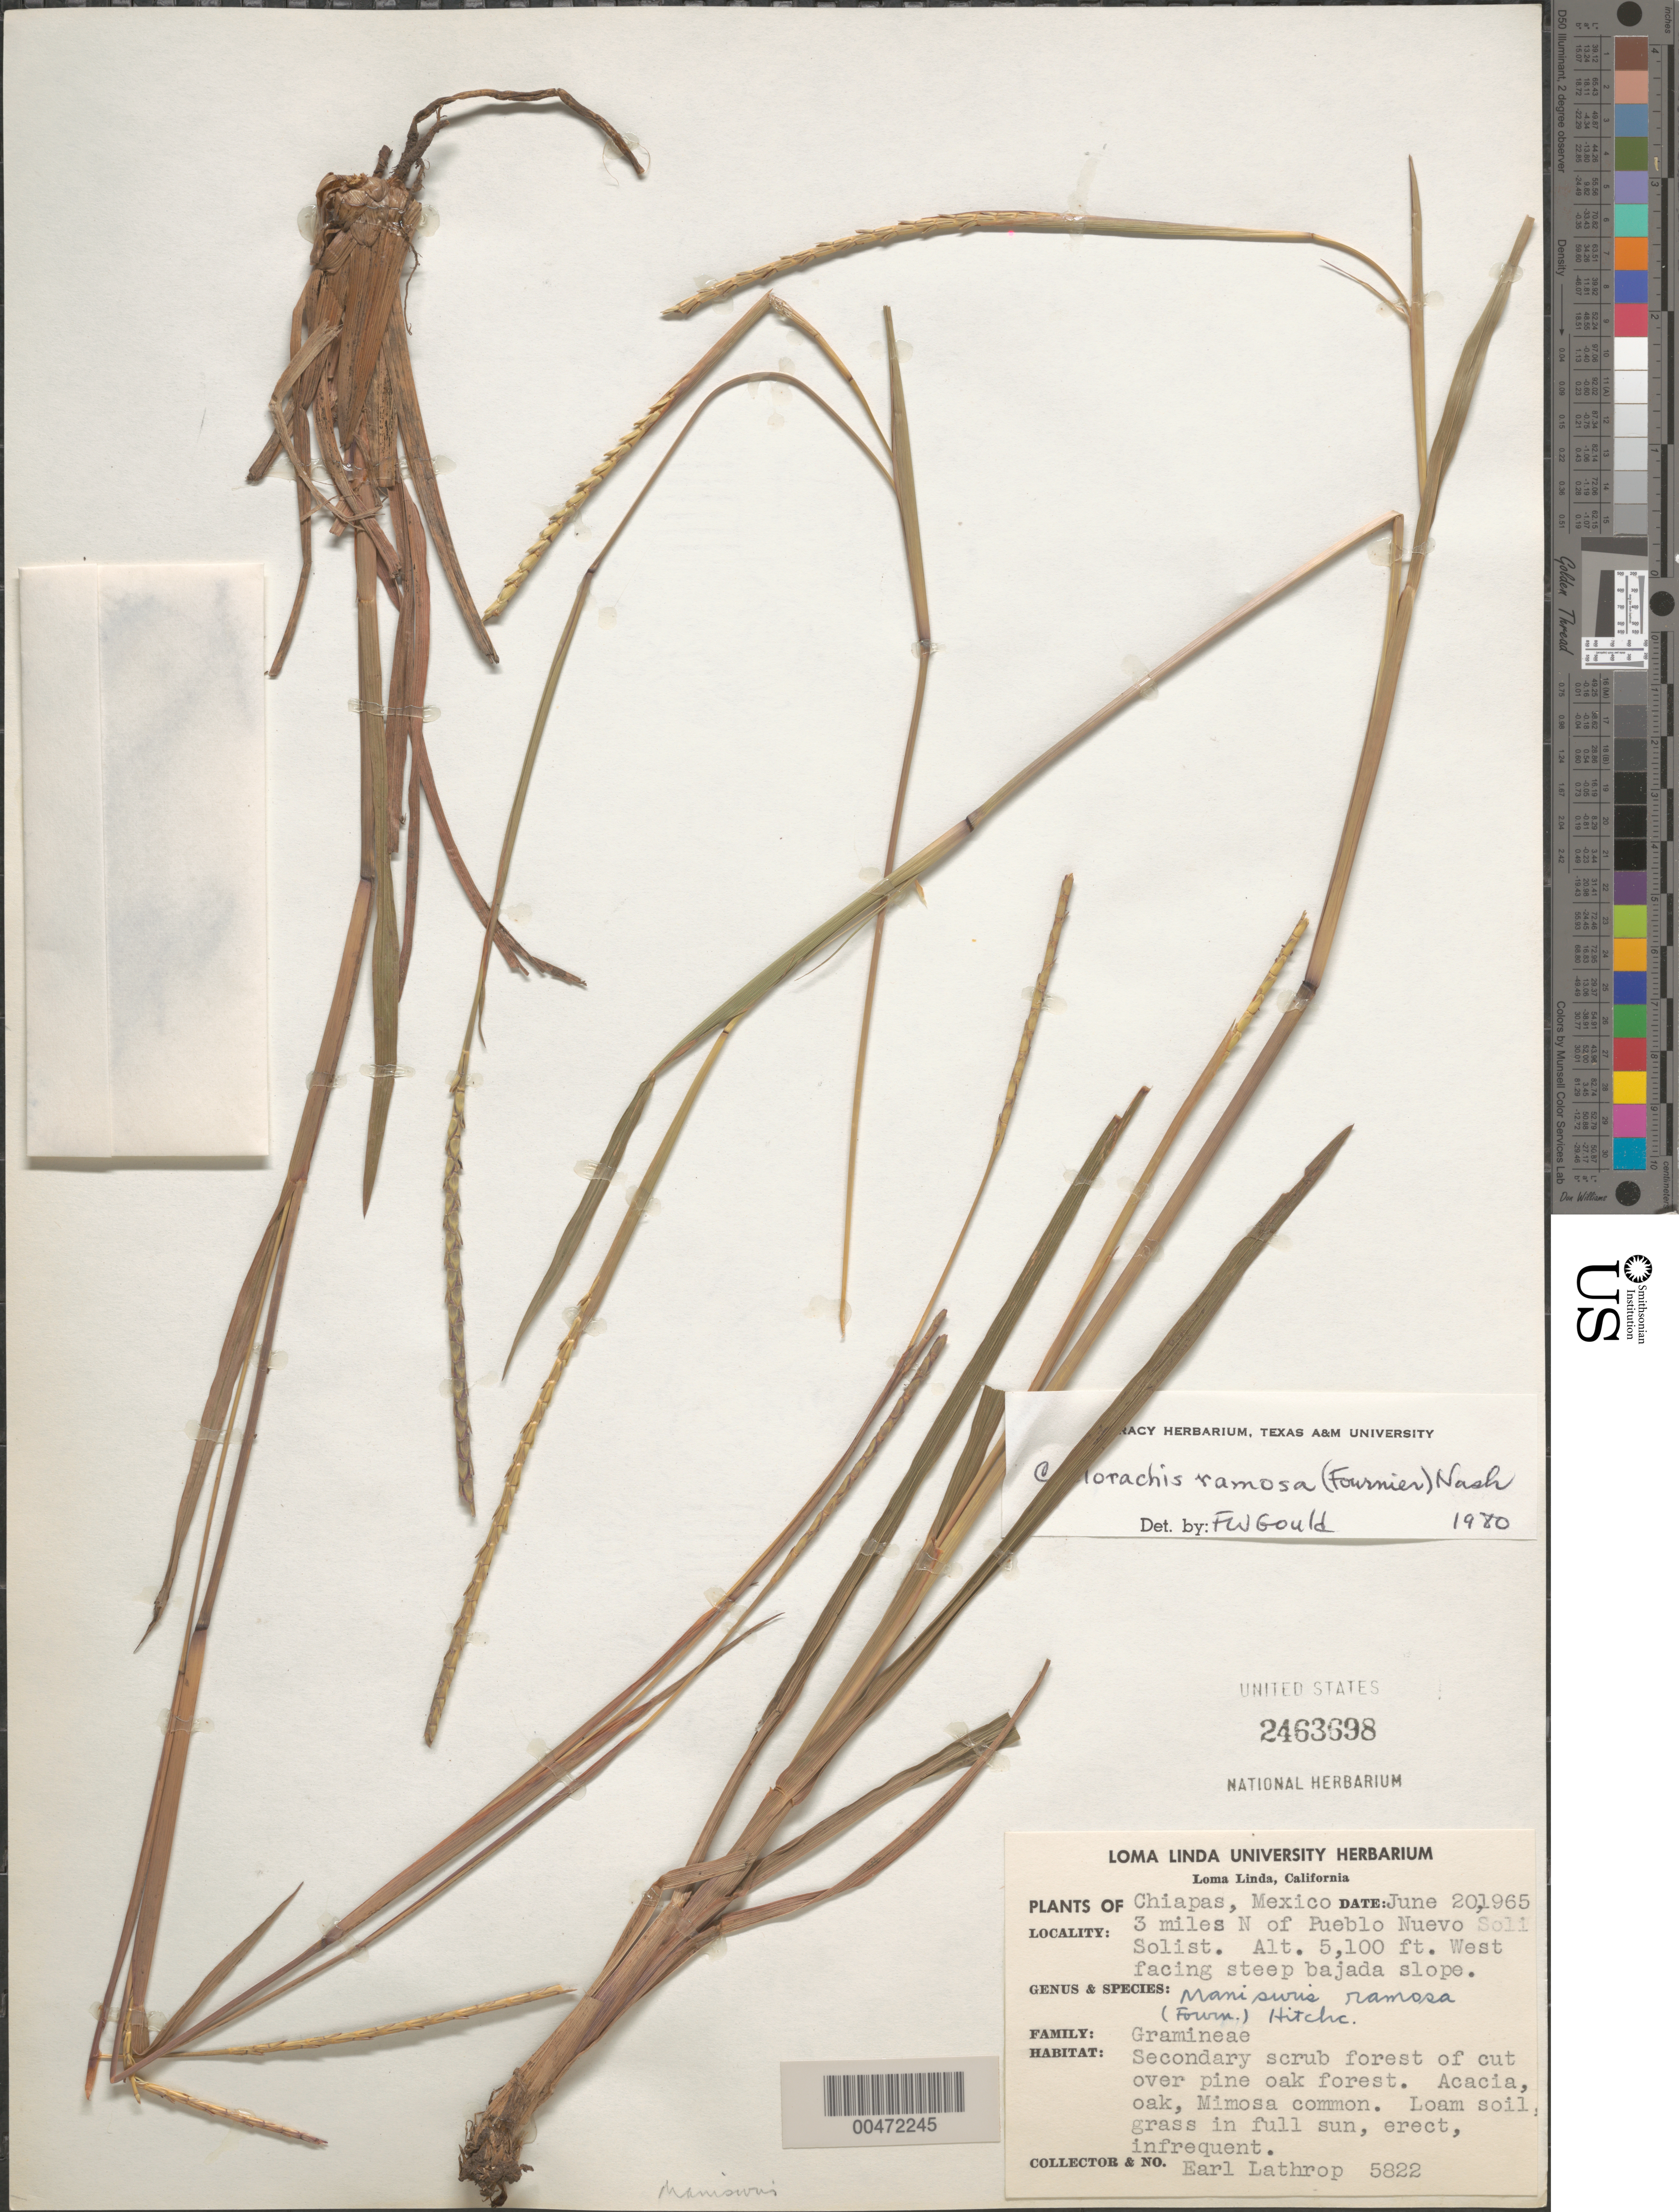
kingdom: Plantae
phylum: Tracheophyta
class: Liliopsida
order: Poales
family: Poaceae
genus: Mnesithea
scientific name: Mnesithea ramosa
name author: (E. Fourn.) de Koning & Sosef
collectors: E. W. Lathrop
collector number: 5822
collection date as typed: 20 Jun 1965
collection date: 1965-06-20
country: Mexico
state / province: Chiapas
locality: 3 mi N of Pueblo Nuevo Solistahuacán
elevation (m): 1554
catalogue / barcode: US 2463698